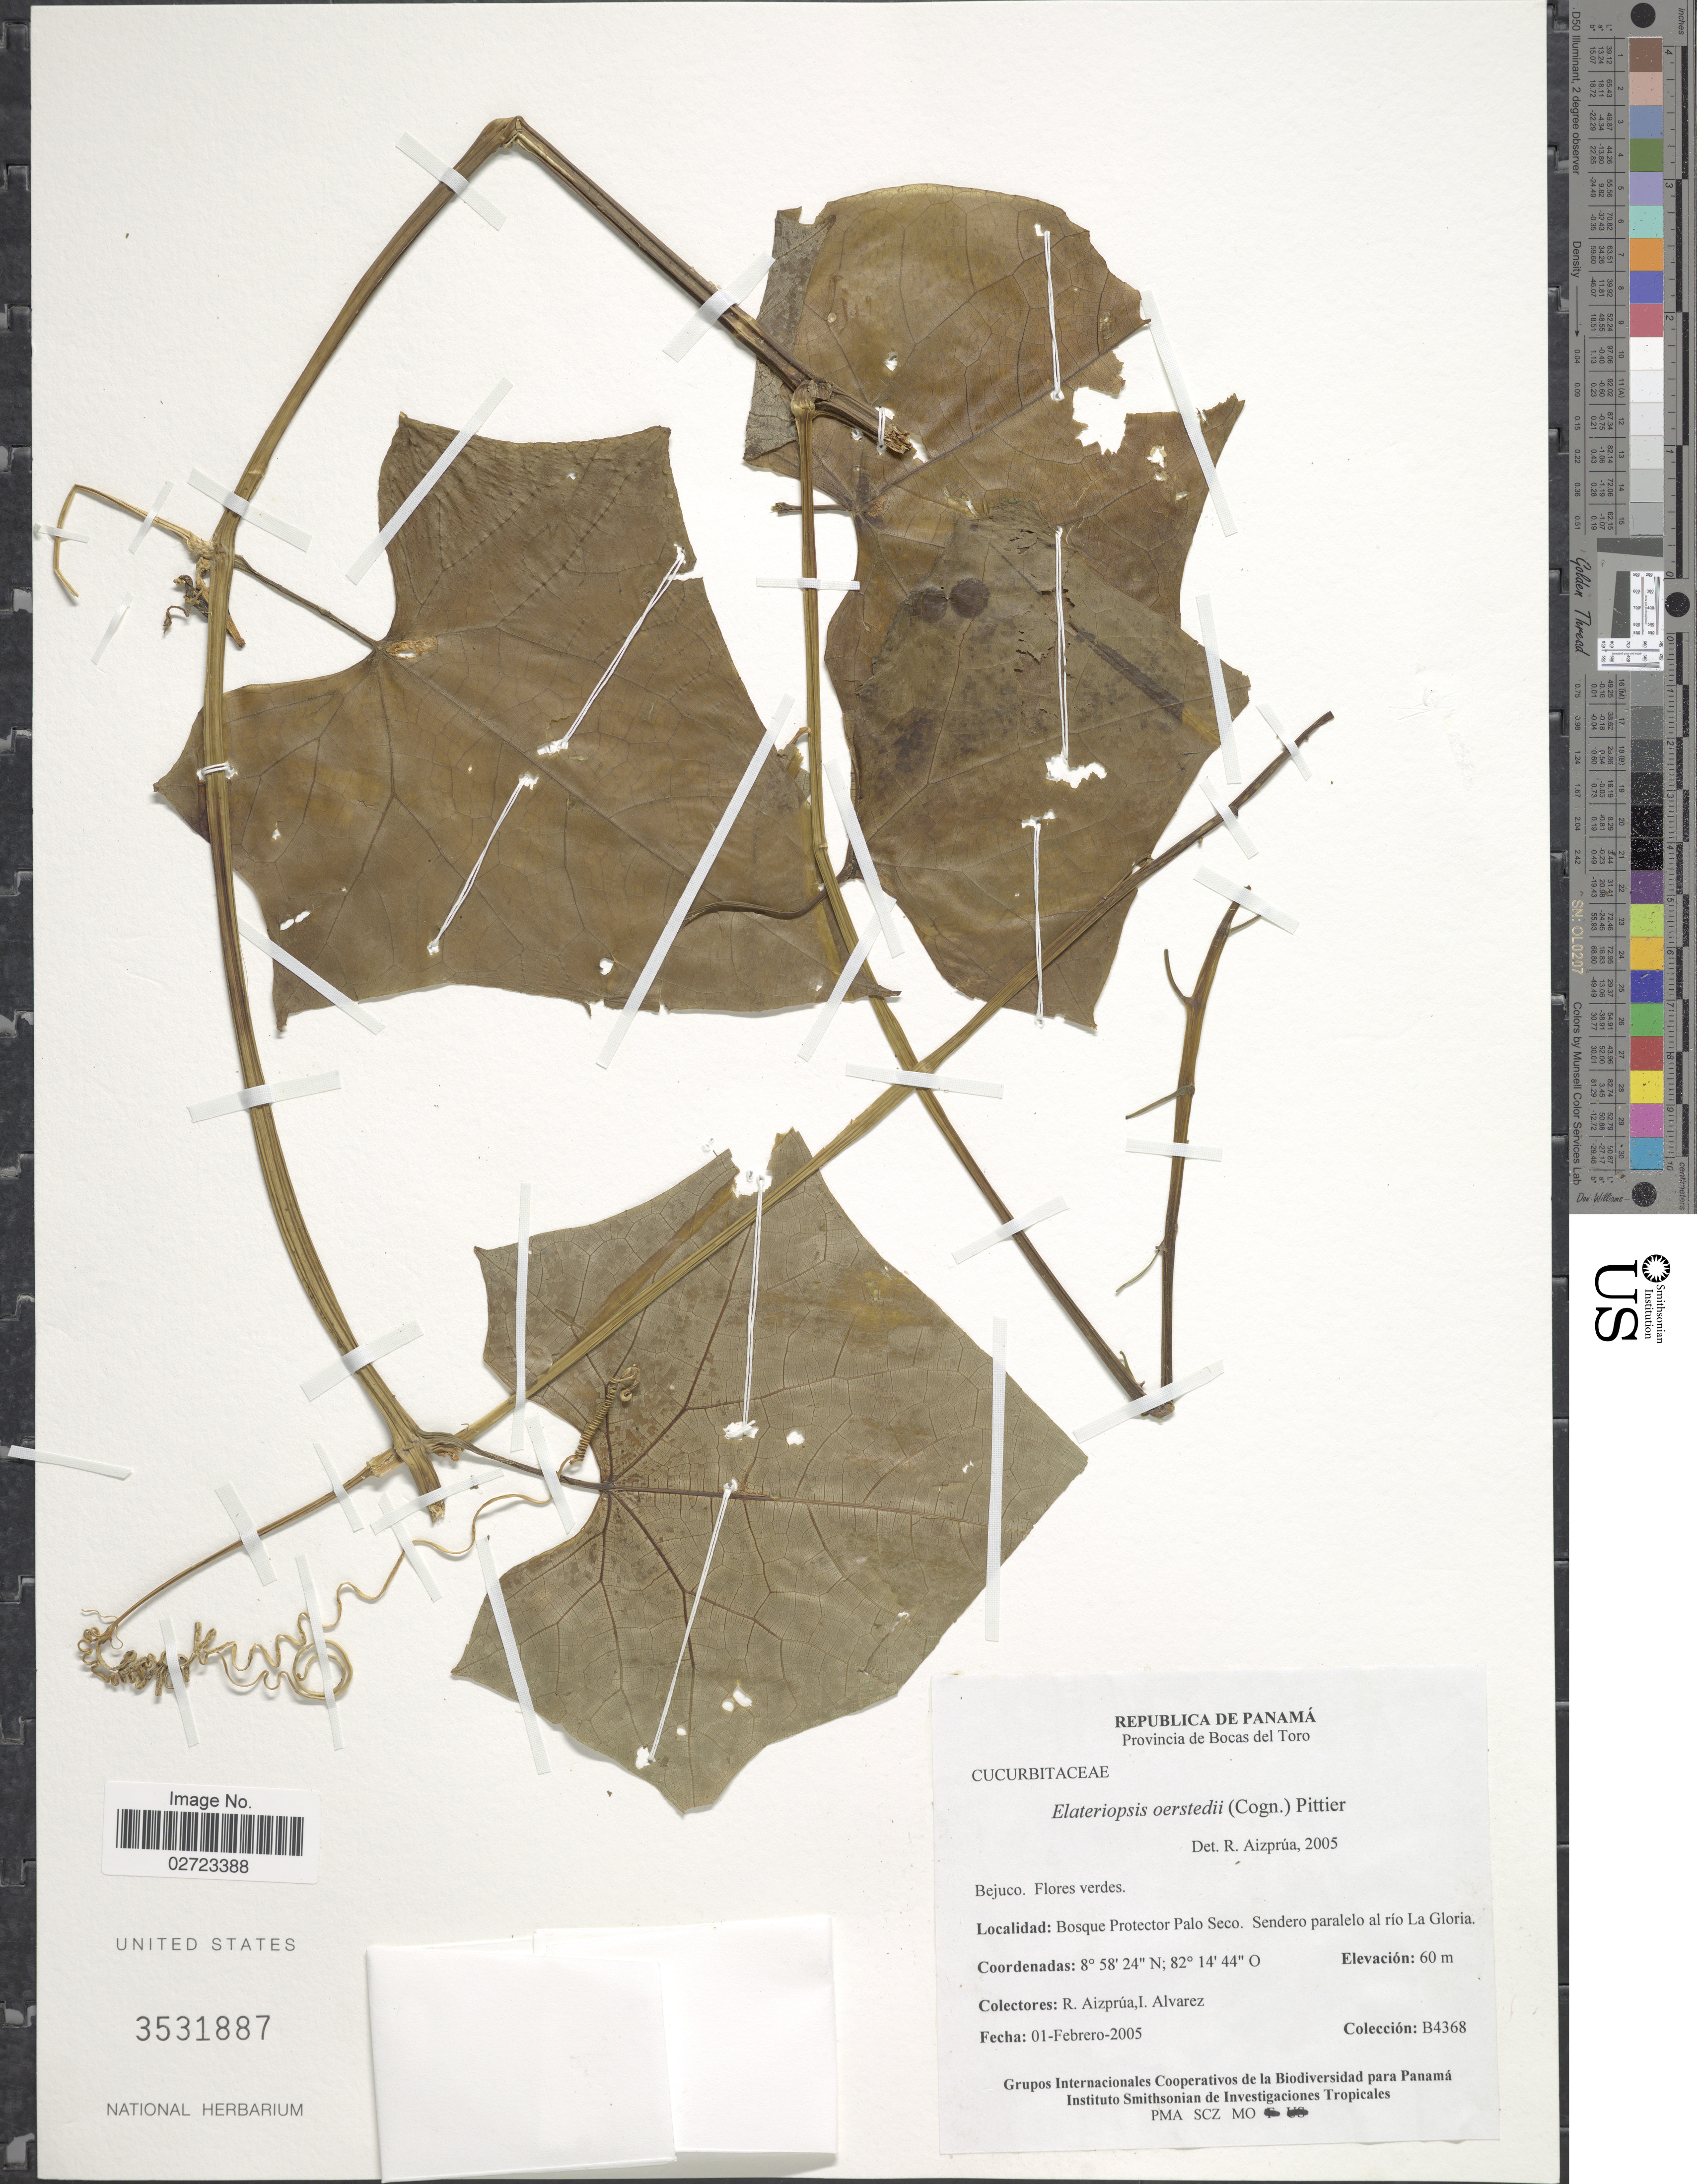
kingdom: Plantae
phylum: Tracheophyta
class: Magnoliopsida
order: Cucurbitales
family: Cucurbitaceae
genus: Hanburia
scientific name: Hanburia oerstedii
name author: (Cogn.) H. Schaef. & S.S. Renner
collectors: R. Aizprúa & I. Alvarez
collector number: B4368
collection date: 2005-02-01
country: Panama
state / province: Bocas del Toro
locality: Bosque Protector Palo Seco, Sendero paralelo al rio La Gloria.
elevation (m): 60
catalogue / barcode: US 3531887